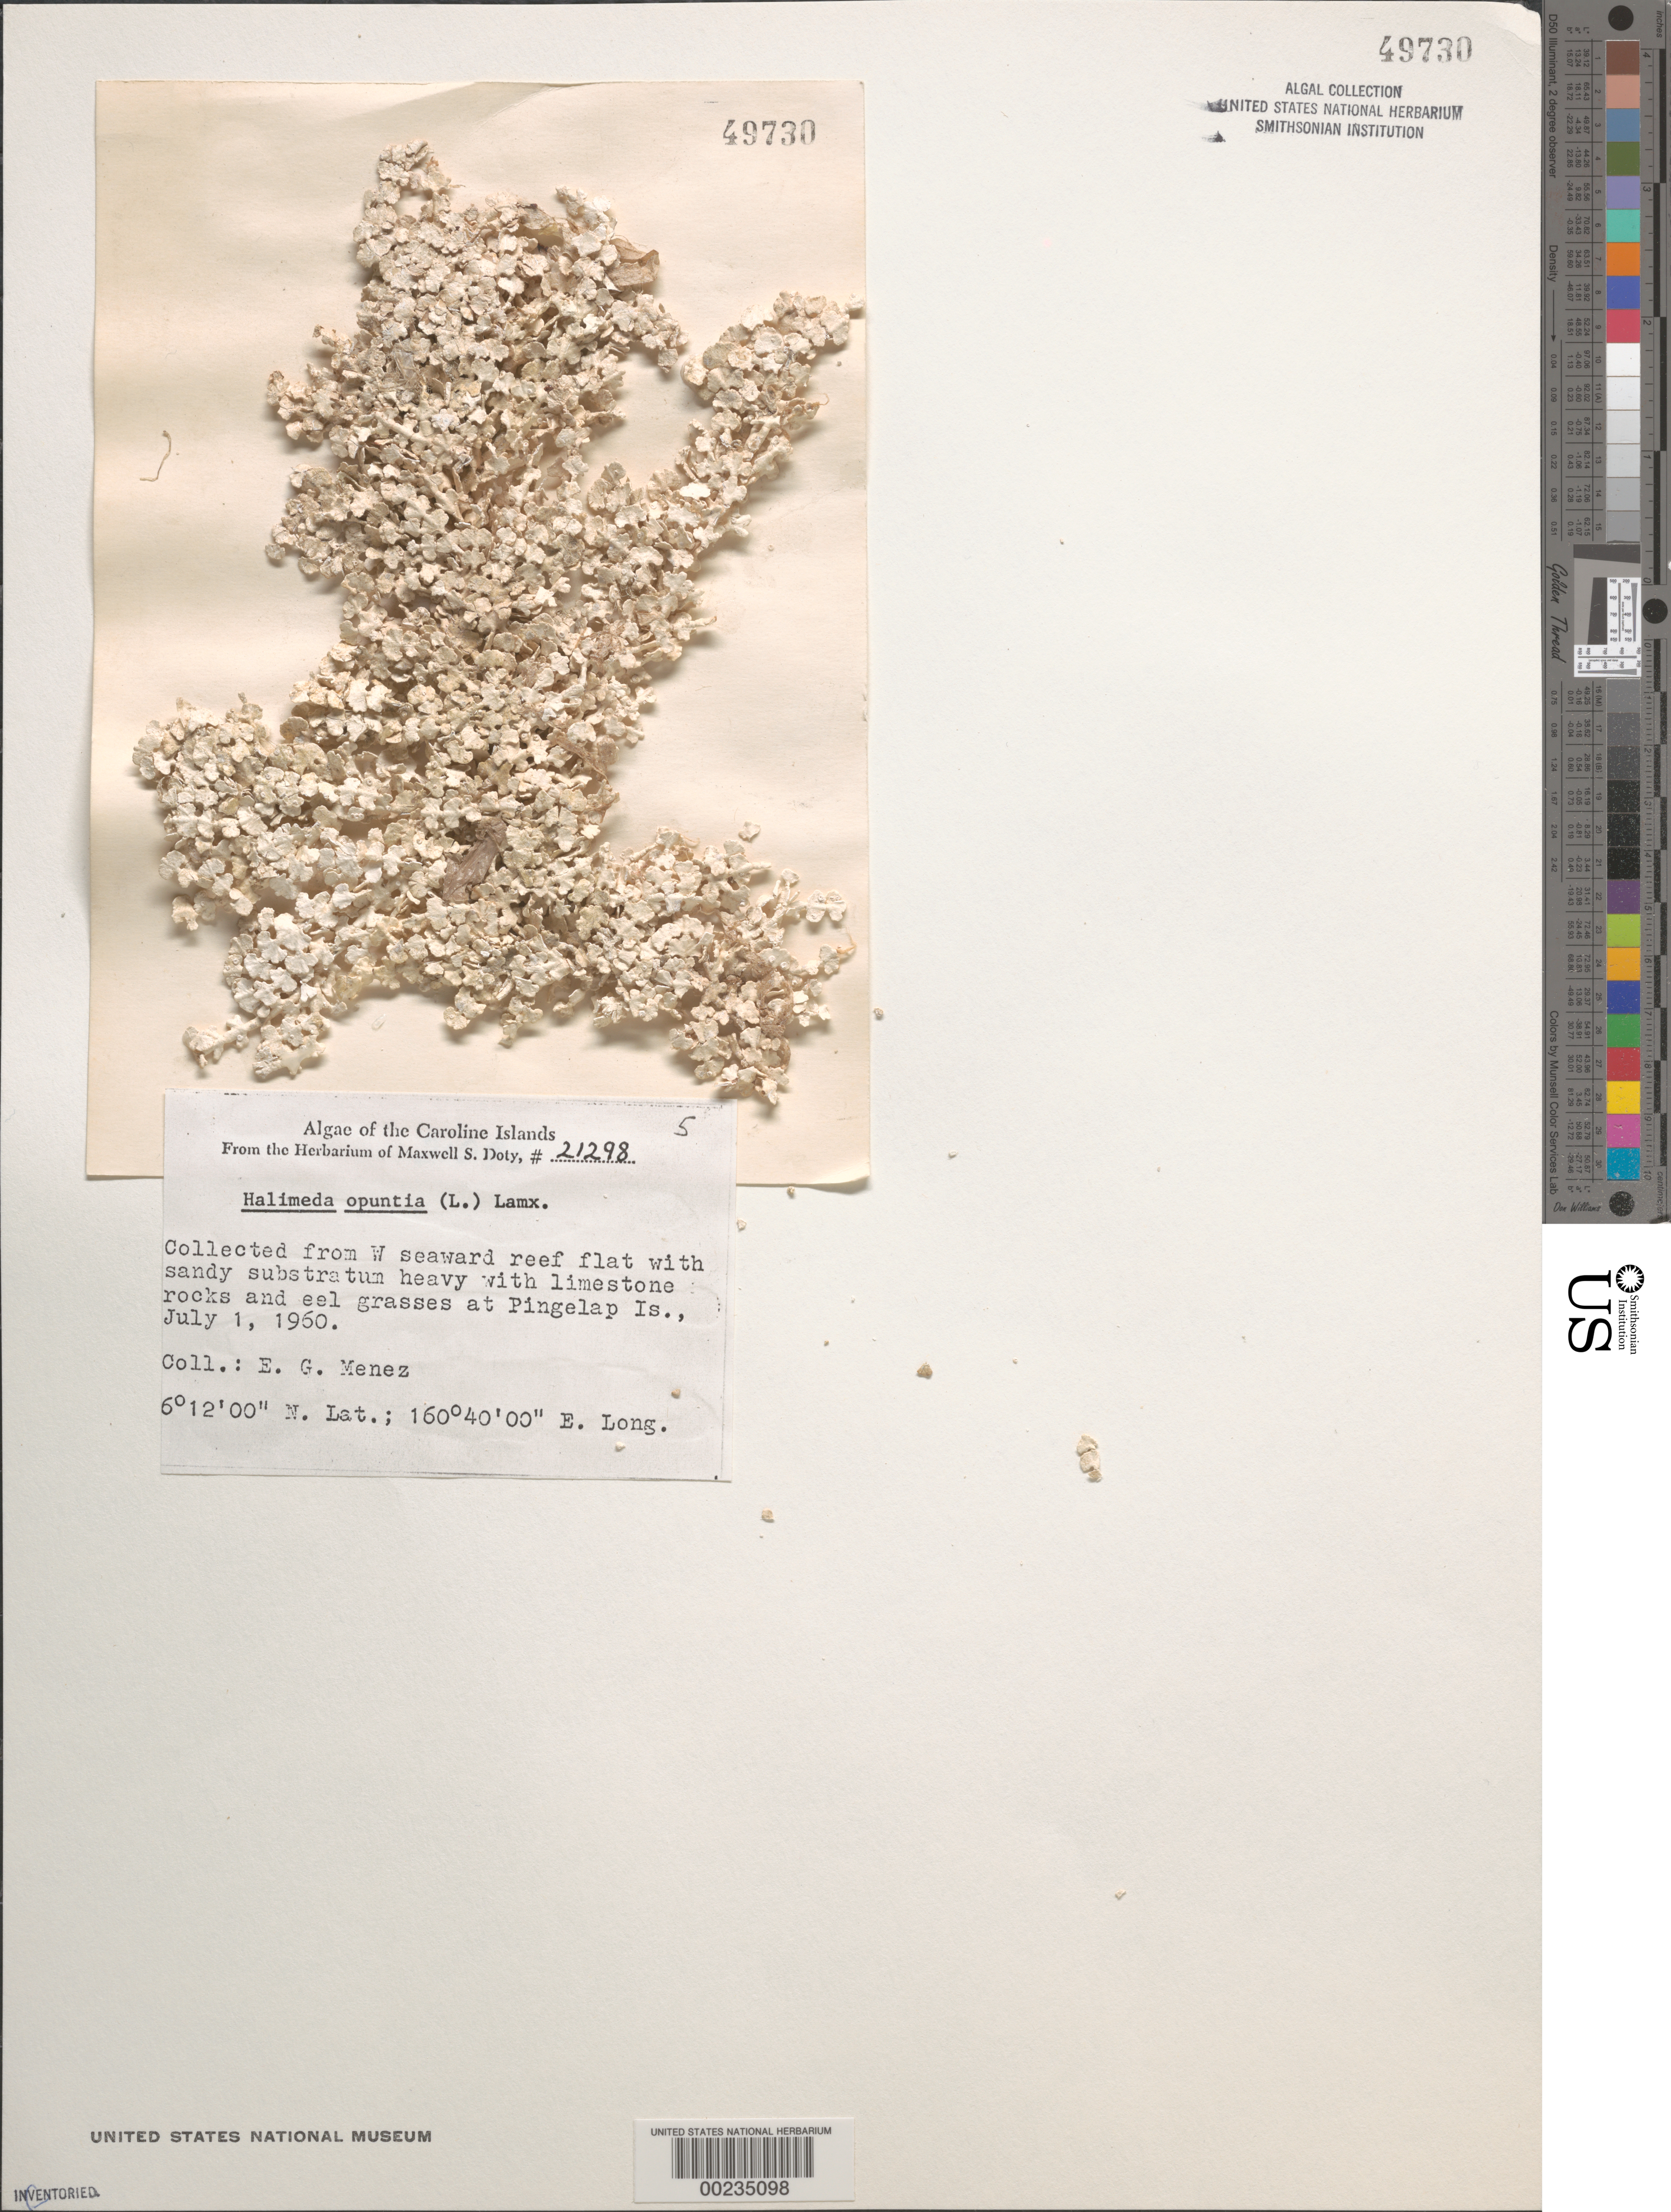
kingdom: Plantae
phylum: Chlorophyta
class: Ulvophyceae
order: Bryopsidales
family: Halimedaceae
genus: Halimeda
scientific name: Halimeda opuntia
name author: (L.) J.V.Lamouroux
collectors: Meñez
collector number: MSD 21298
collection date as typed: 01 Jul 1960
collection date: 1960-07-01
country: Micronesia, Federated States of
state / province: Pohnpei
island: Pingelap Atoll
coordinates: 6 12' 00" N, 160 40' 00" E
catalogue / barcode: US 49730